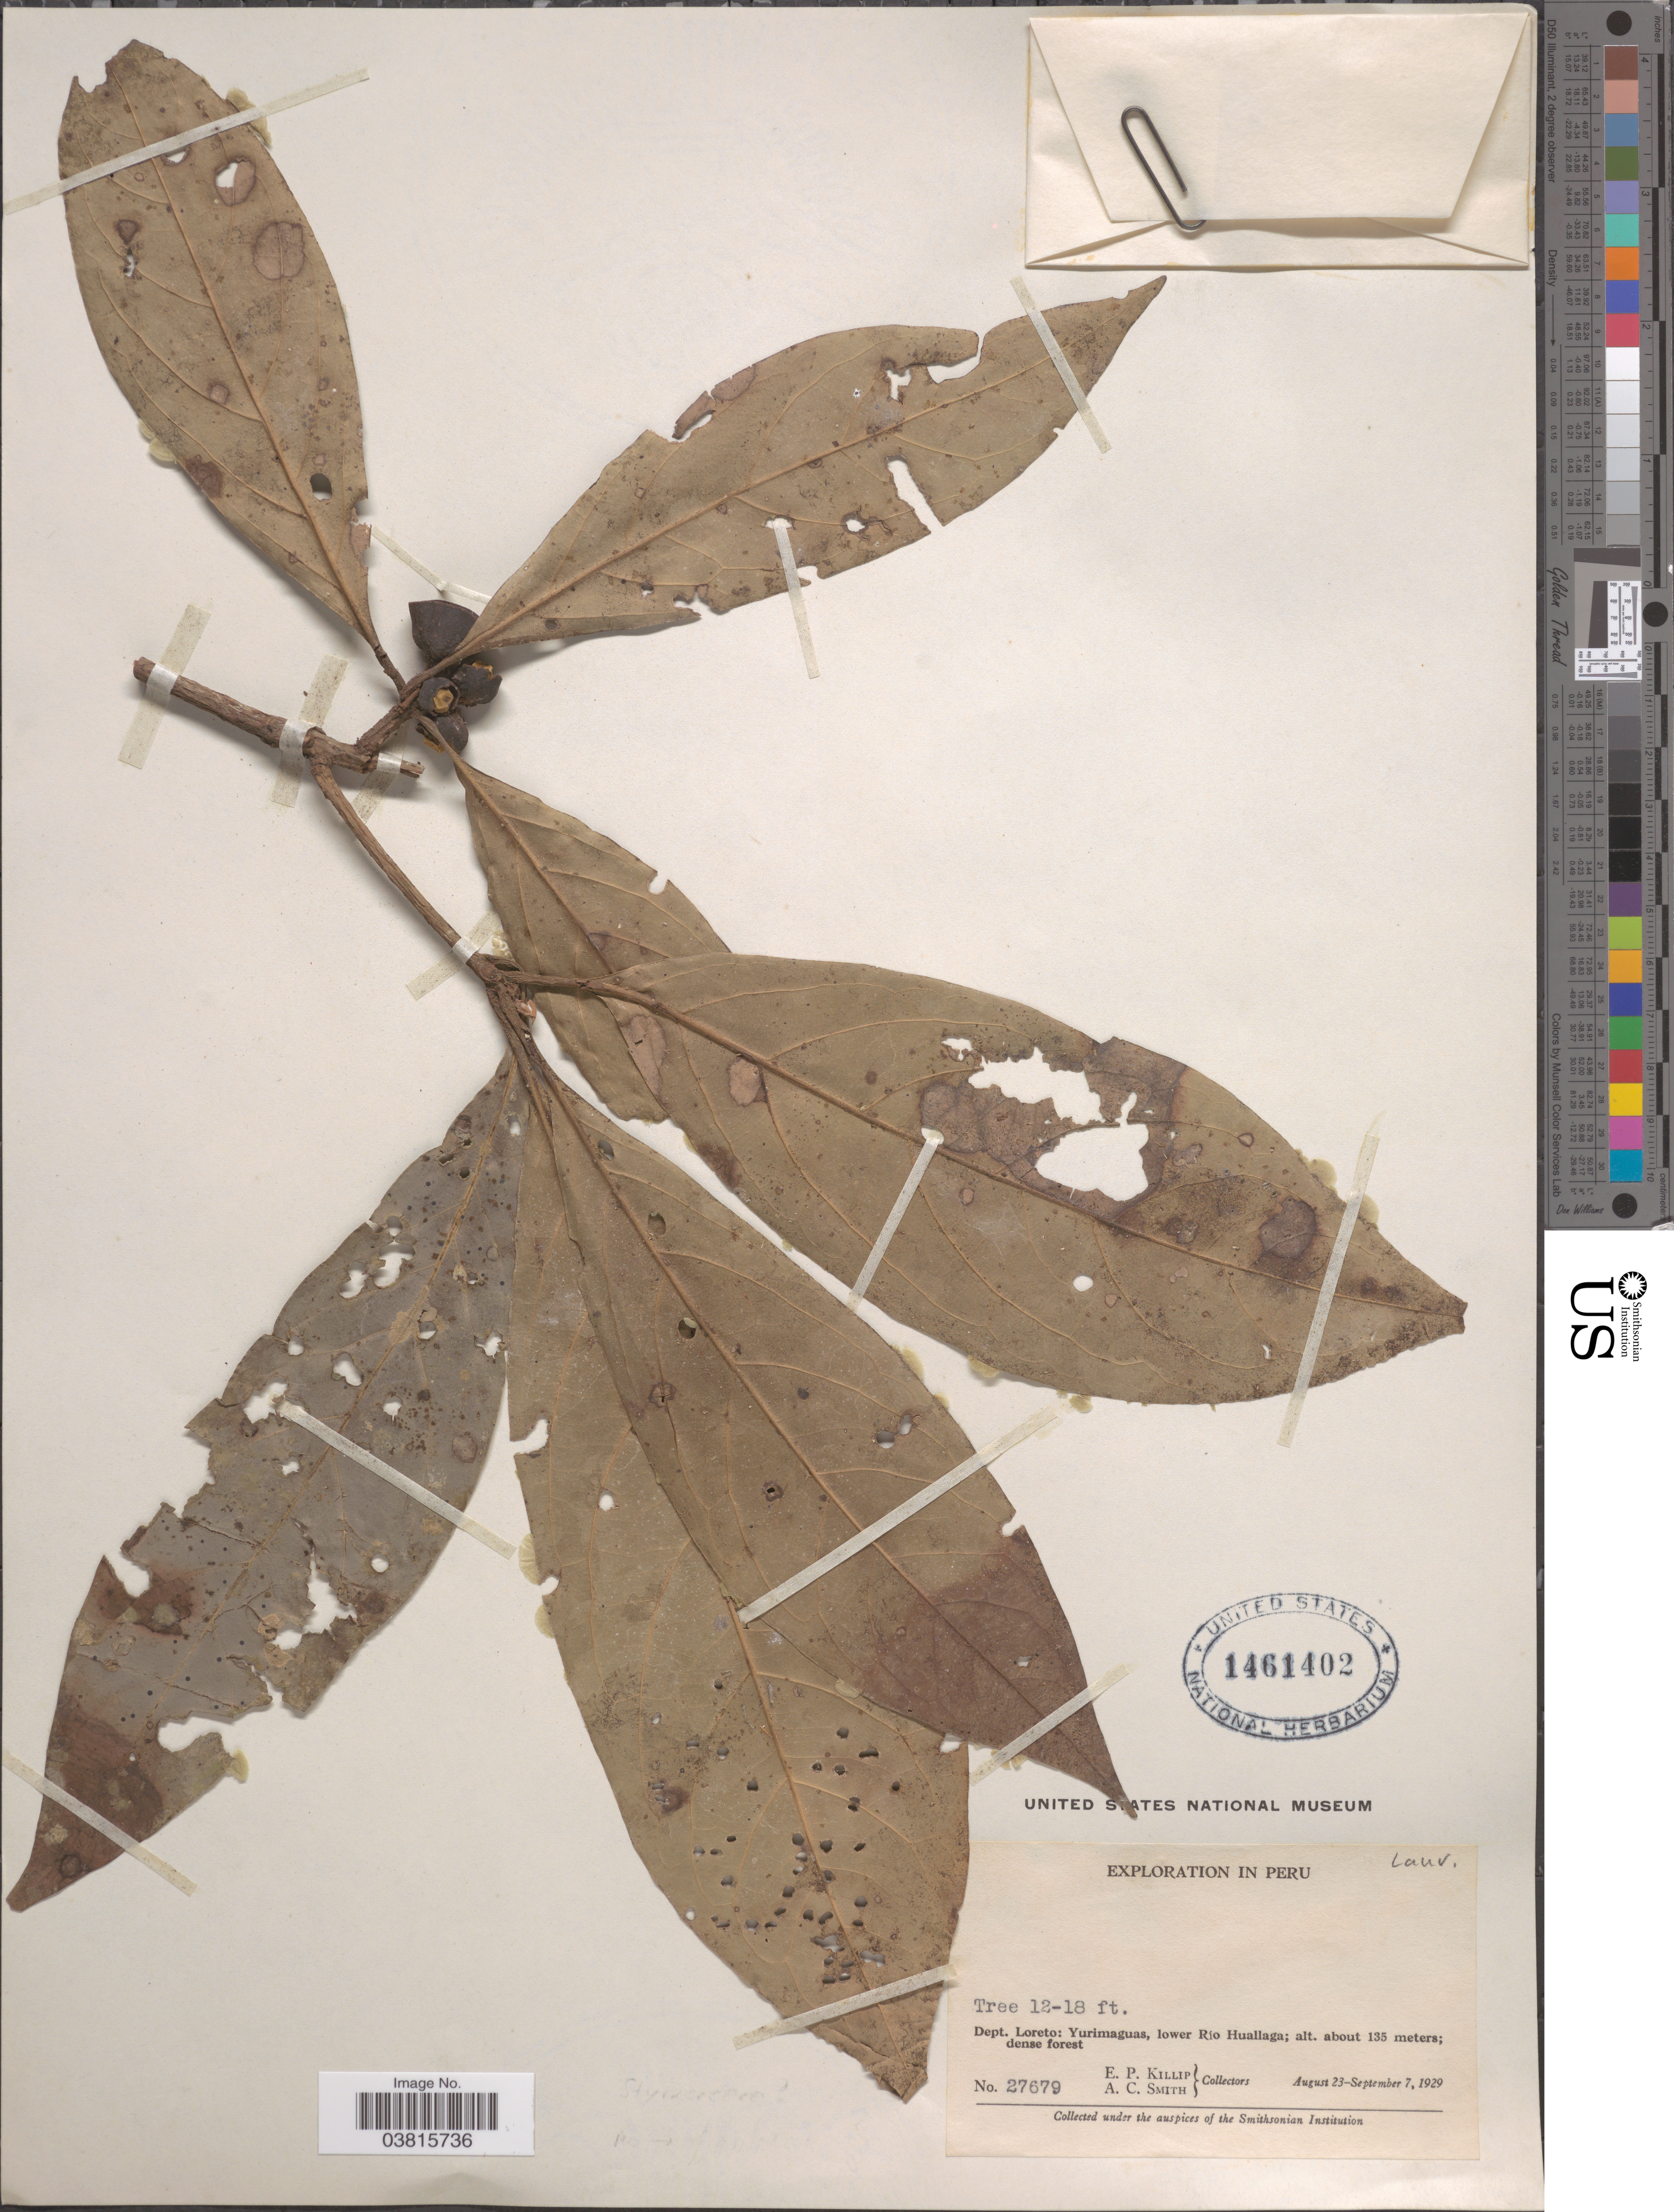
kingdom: Plantae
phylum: Tracheophyta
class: Magnoliopsida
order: Laurales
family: Lauraceae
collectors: E. P. Killip & A. C. Smith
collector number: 27679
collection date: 1929-08-23/1929-09-07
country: Peru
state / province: Loreto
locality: Dept. Loreto: Yurimaguas, lower Río Huallaga.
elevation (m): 135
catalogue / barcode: US 1461402